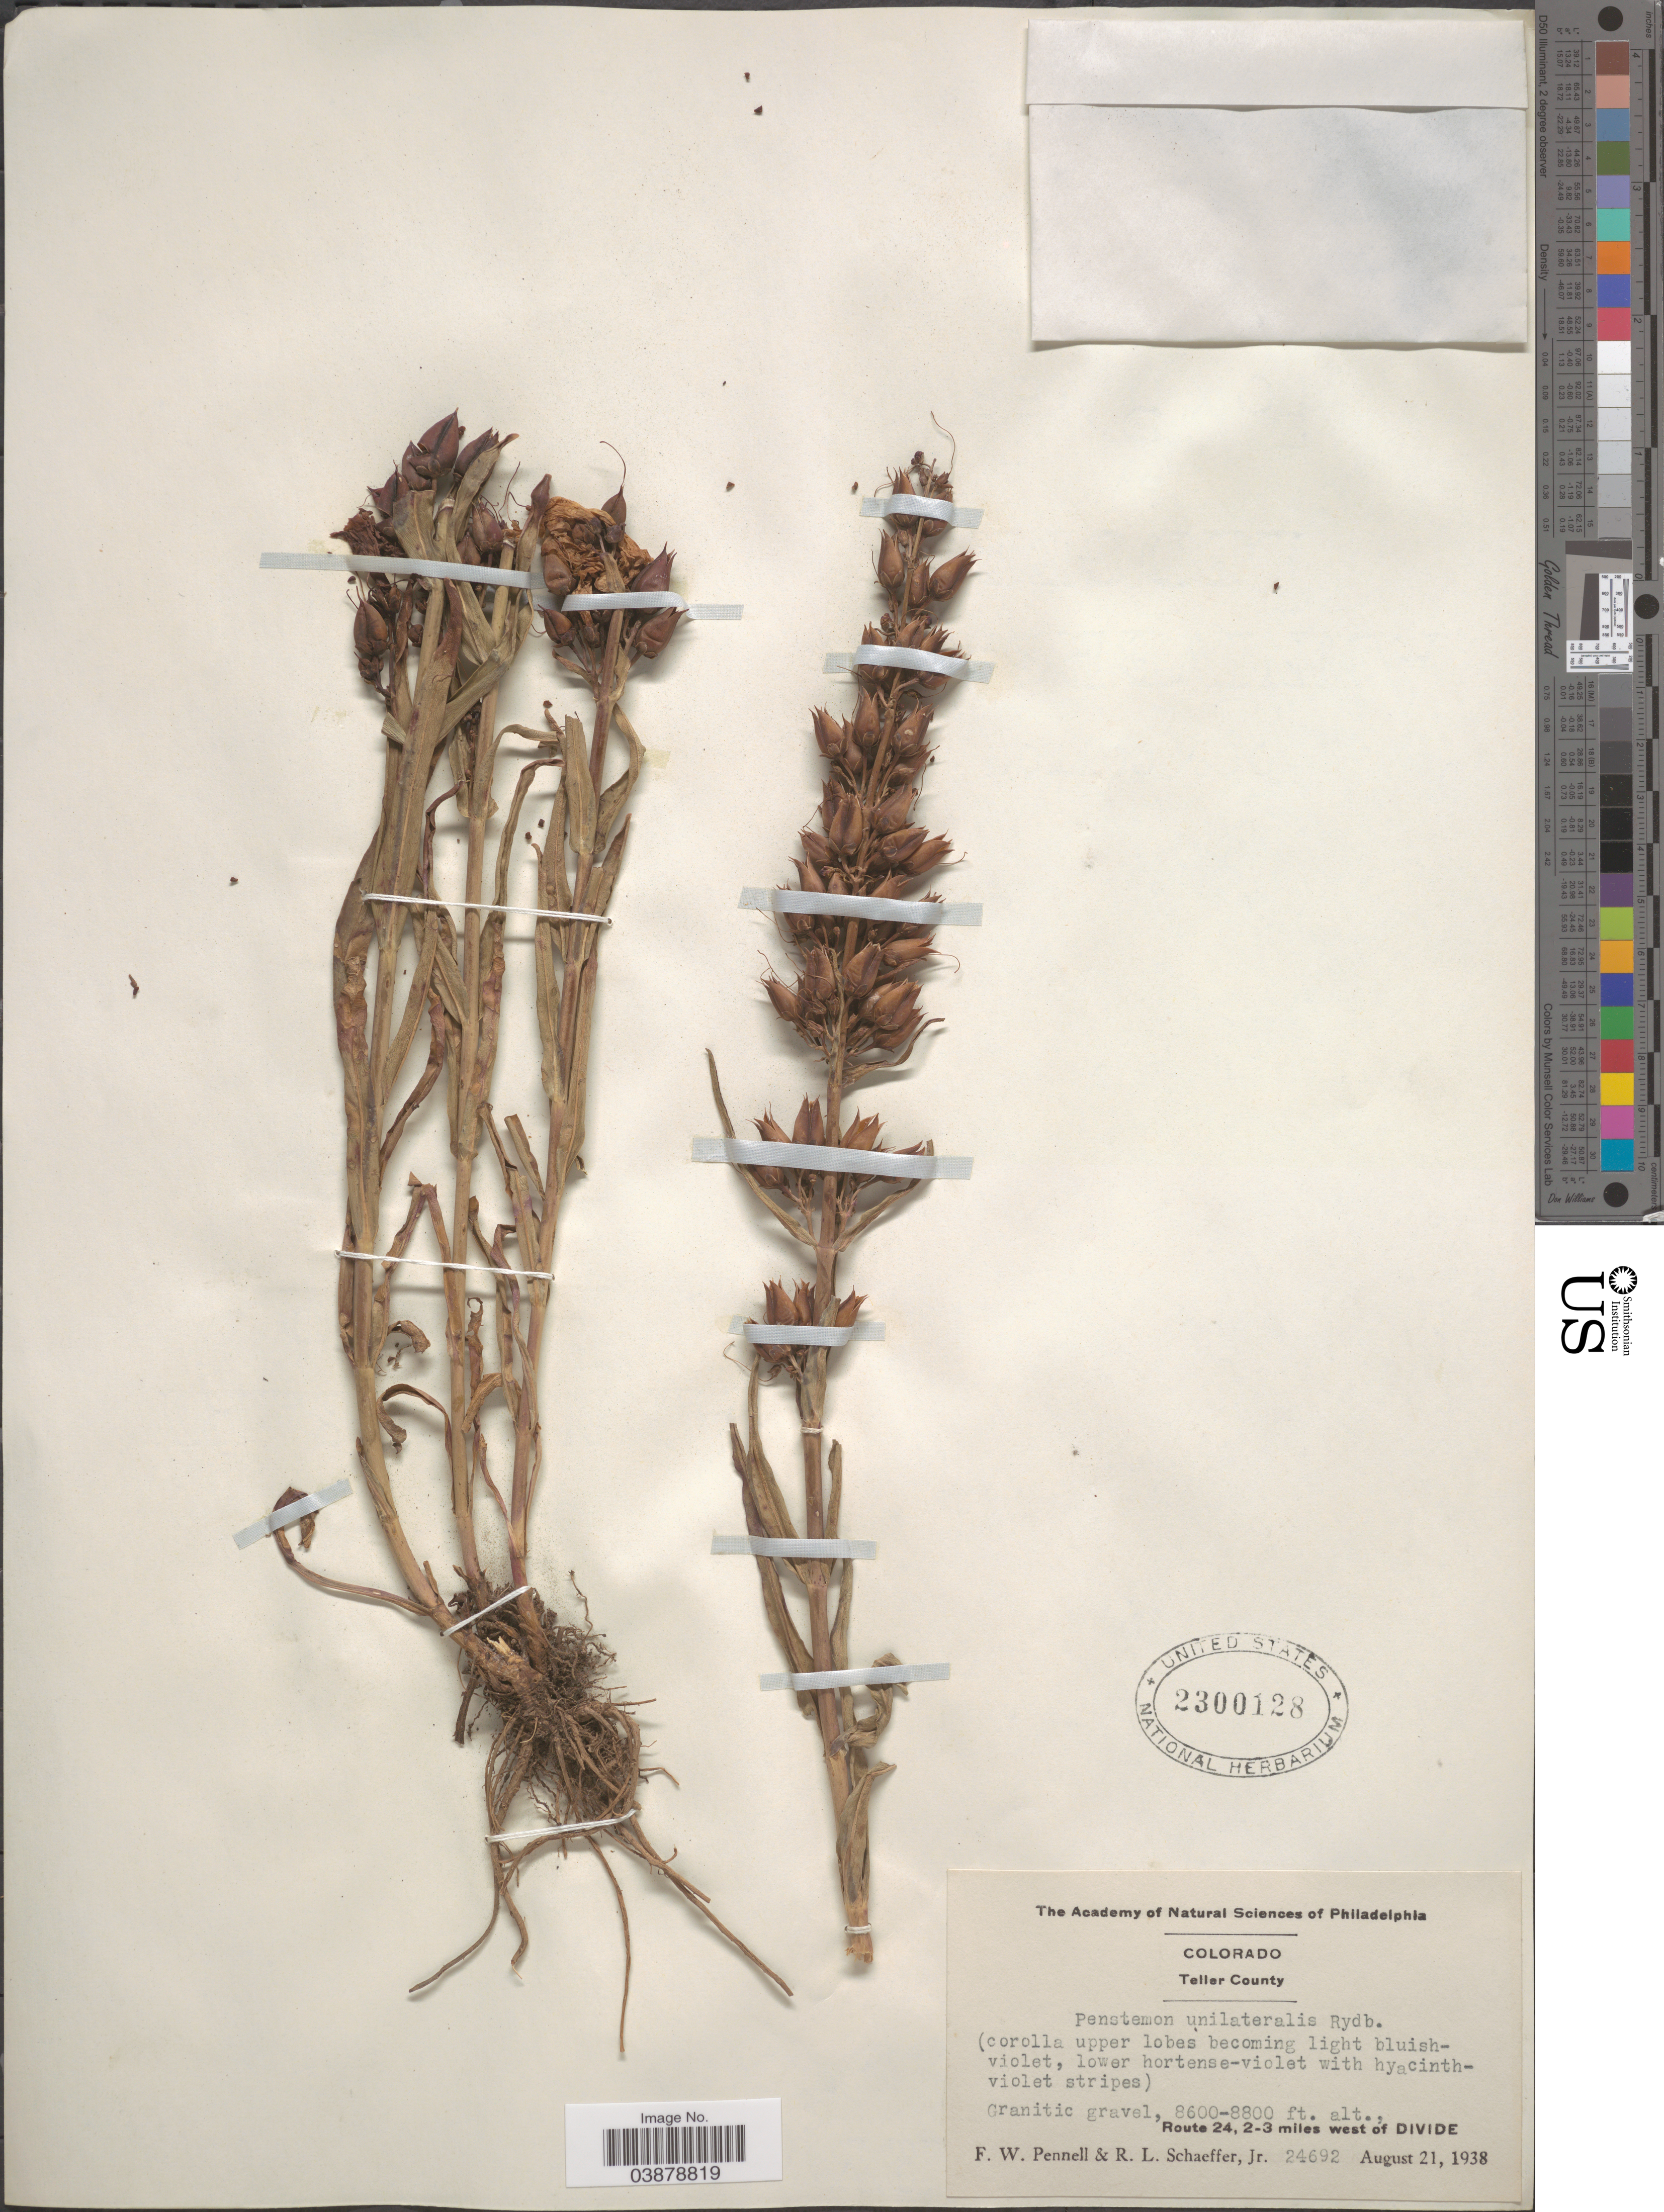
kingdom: Plantae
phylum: Tracheophyta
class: Magnoliopsida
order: Lamiales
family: Plantaginaceae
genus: Penstemon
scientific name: Penstemon unilateralis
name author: Rydb.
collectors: F. W. Pennell & R. L. Schaeffer Jr.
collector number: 24692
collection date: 1938-08-21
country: United States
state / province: Colorado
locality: Teller County. Route 24, 2-3 miles west of Divide.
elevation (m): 2621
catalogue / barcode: US 2300128